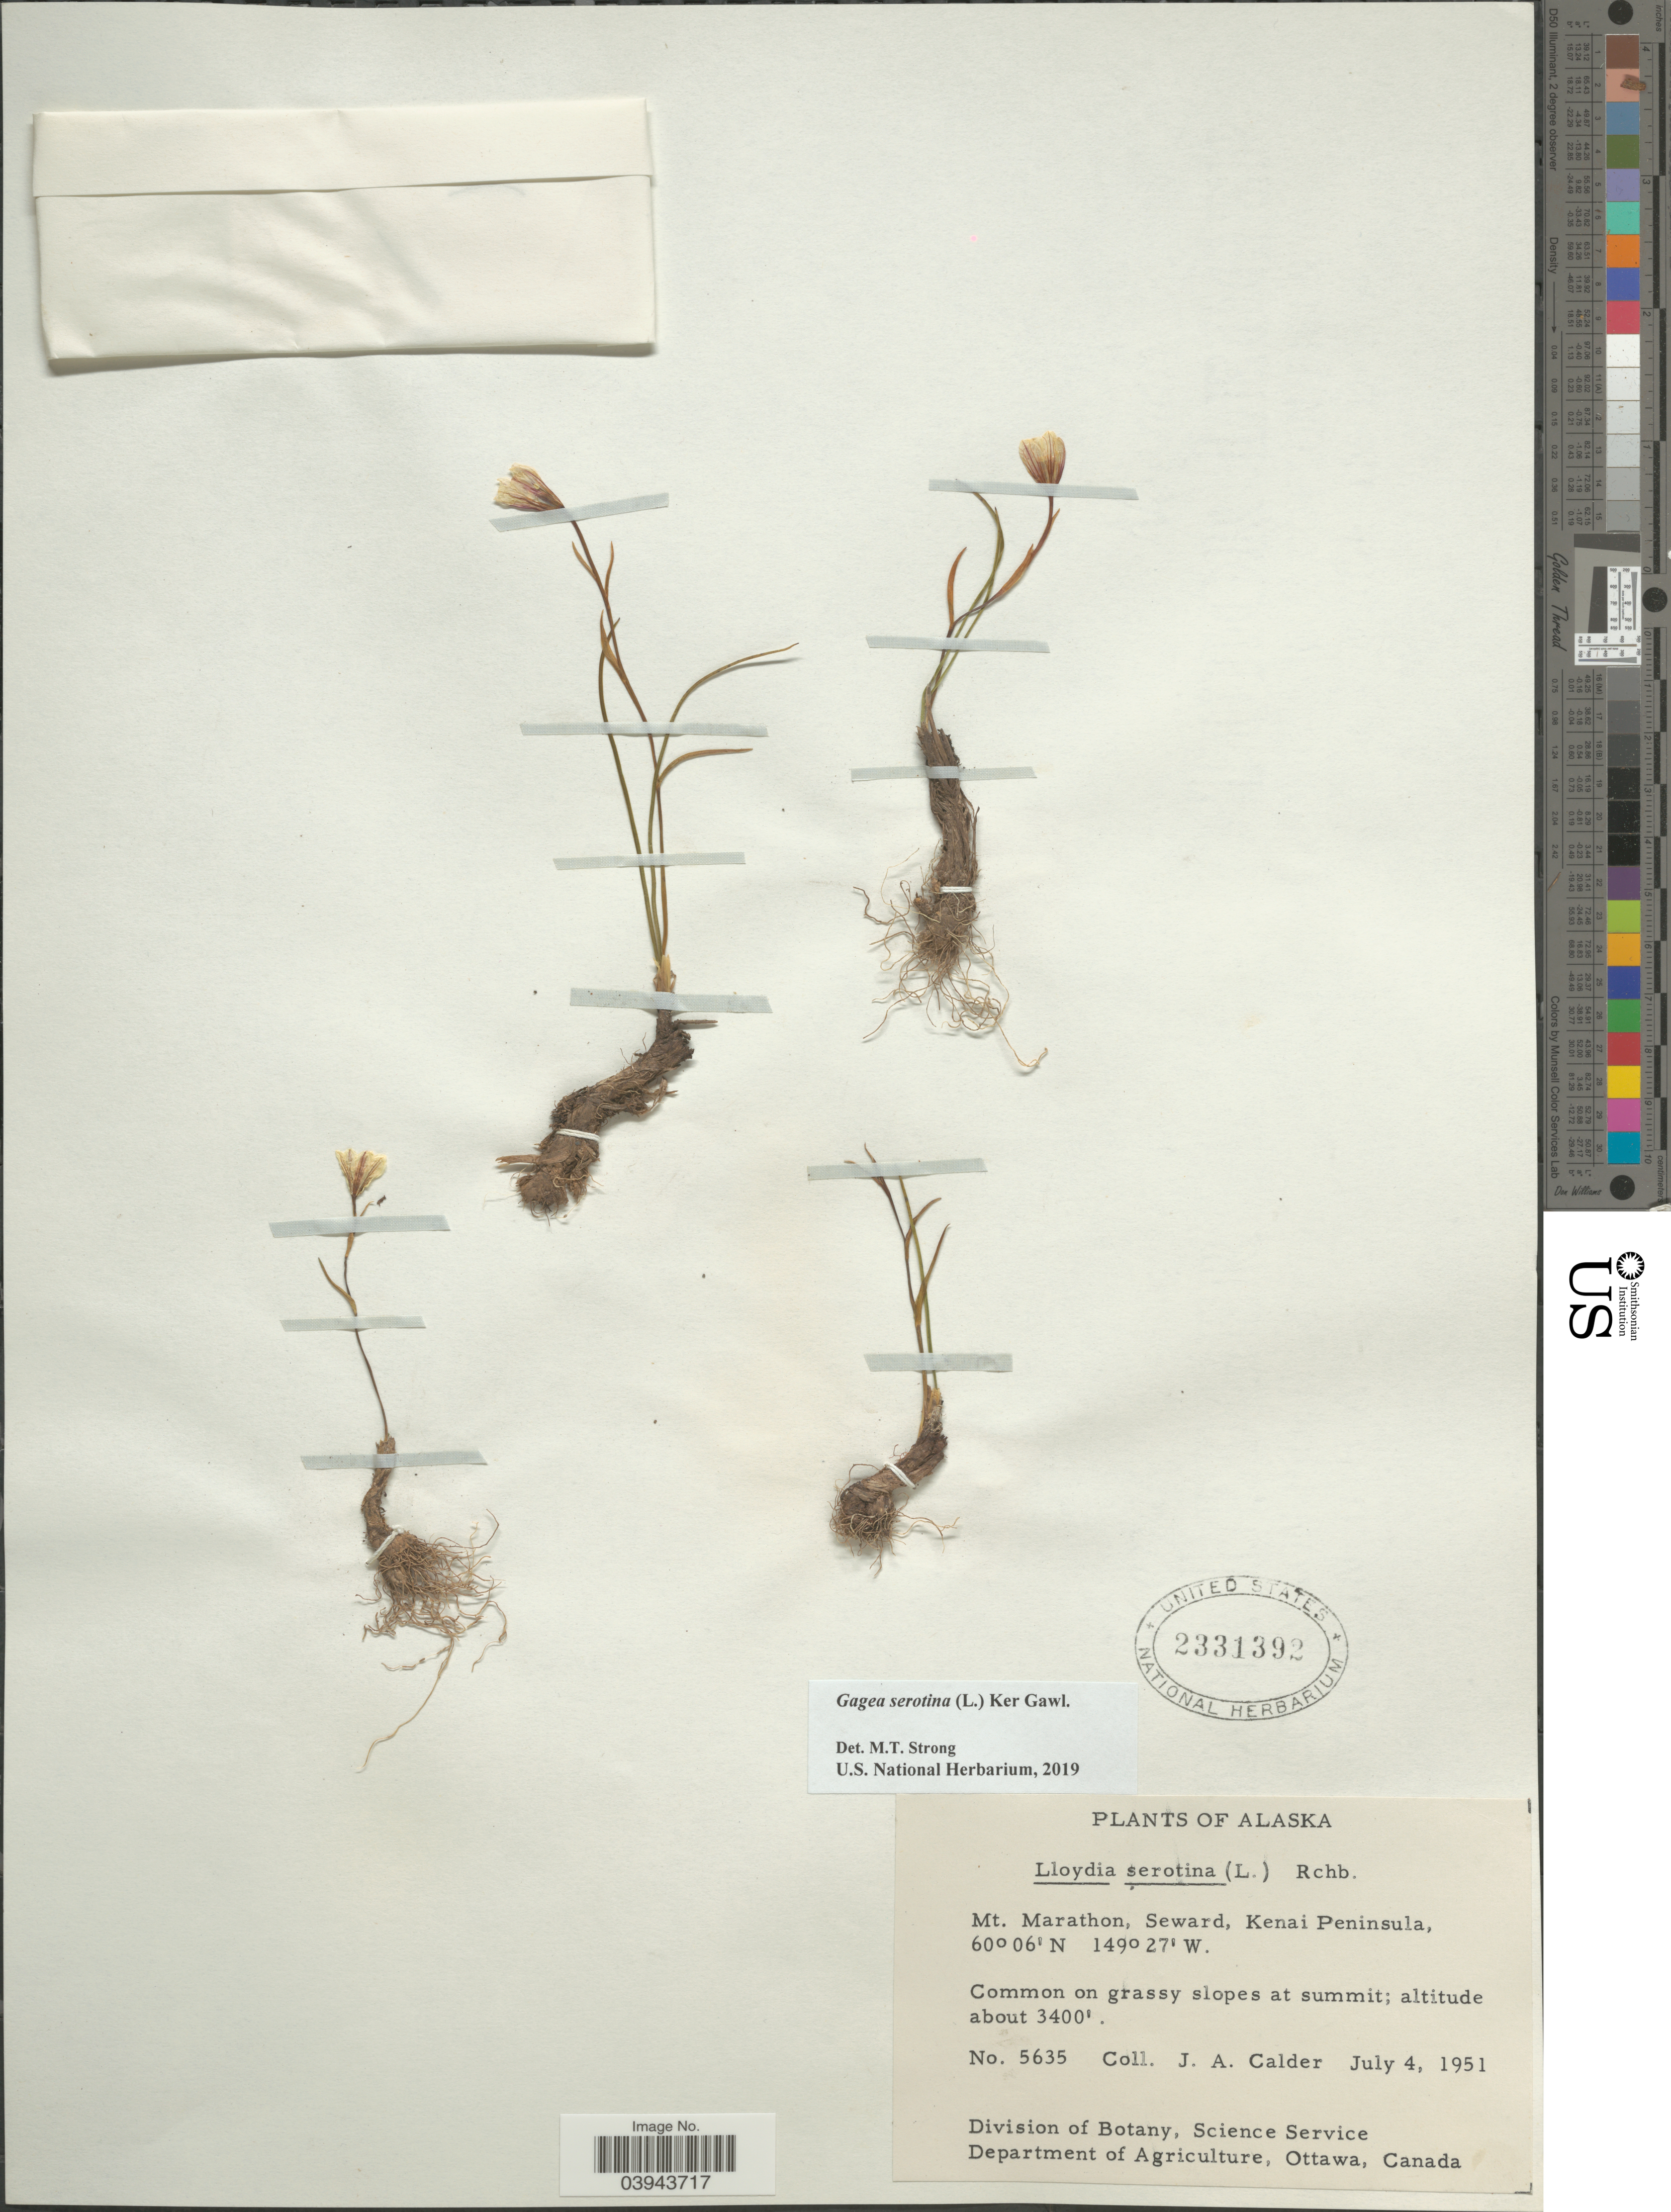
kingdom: Plantae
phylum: Tracheophyta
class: Liliopsida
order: Liliales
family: Liliaceae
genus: Lloydia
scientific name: Lloydia serotina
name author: (L.) Salisb. ex Rchb.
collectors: J. A. Calder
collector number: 5635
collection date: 1951-07-04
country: United States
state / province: Alaska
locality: Mt. Marathon, Seward, Kenai Peninsula.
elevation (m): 1036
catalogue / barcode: US 2331392